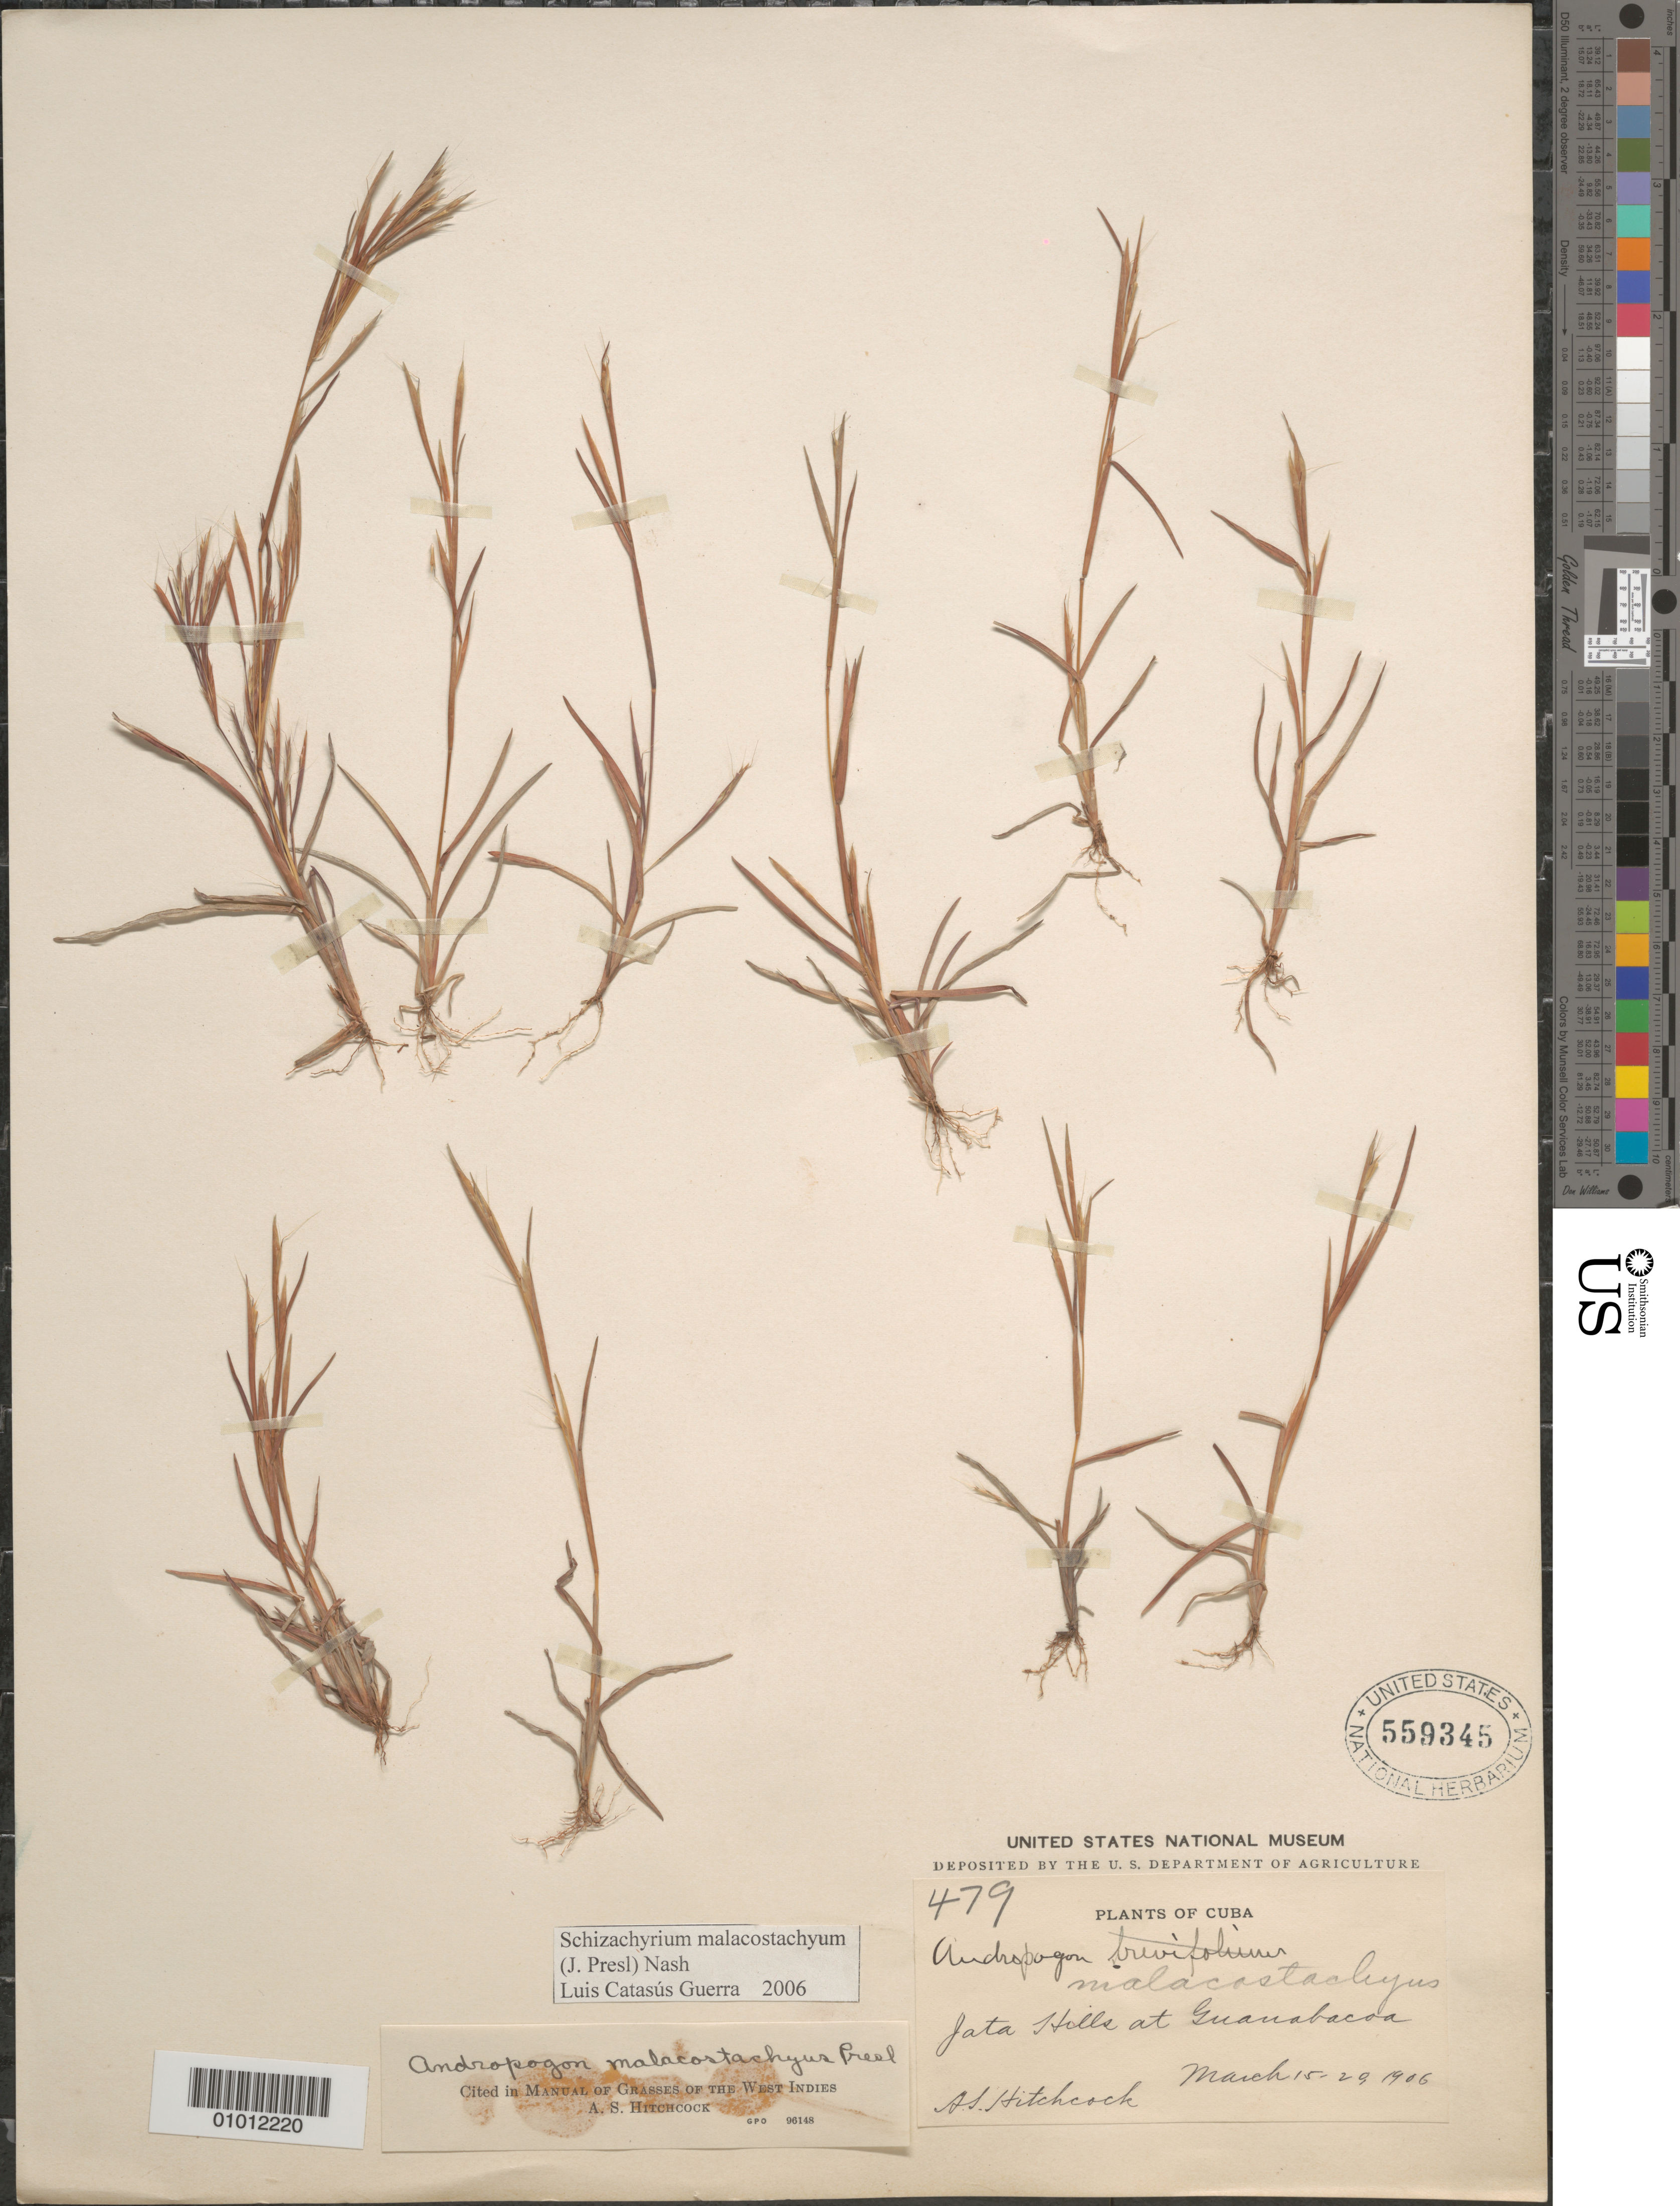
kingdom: Plantae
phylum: Tracheophyta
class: Liliopsida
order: Poales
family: Poaceae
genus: Schizachyrium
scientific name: Schizachyrium hirtiflorum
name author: Nees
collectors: A. S. Hitchcock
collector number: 479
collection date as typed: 15 Mar 1906 to 20 Mar 1906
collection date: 1906-03-15/1906-03-20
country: Cuba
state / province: La Habana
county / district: Municipio Guanabacoa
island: Cuba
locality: Jata Hills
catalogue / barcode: US 559345